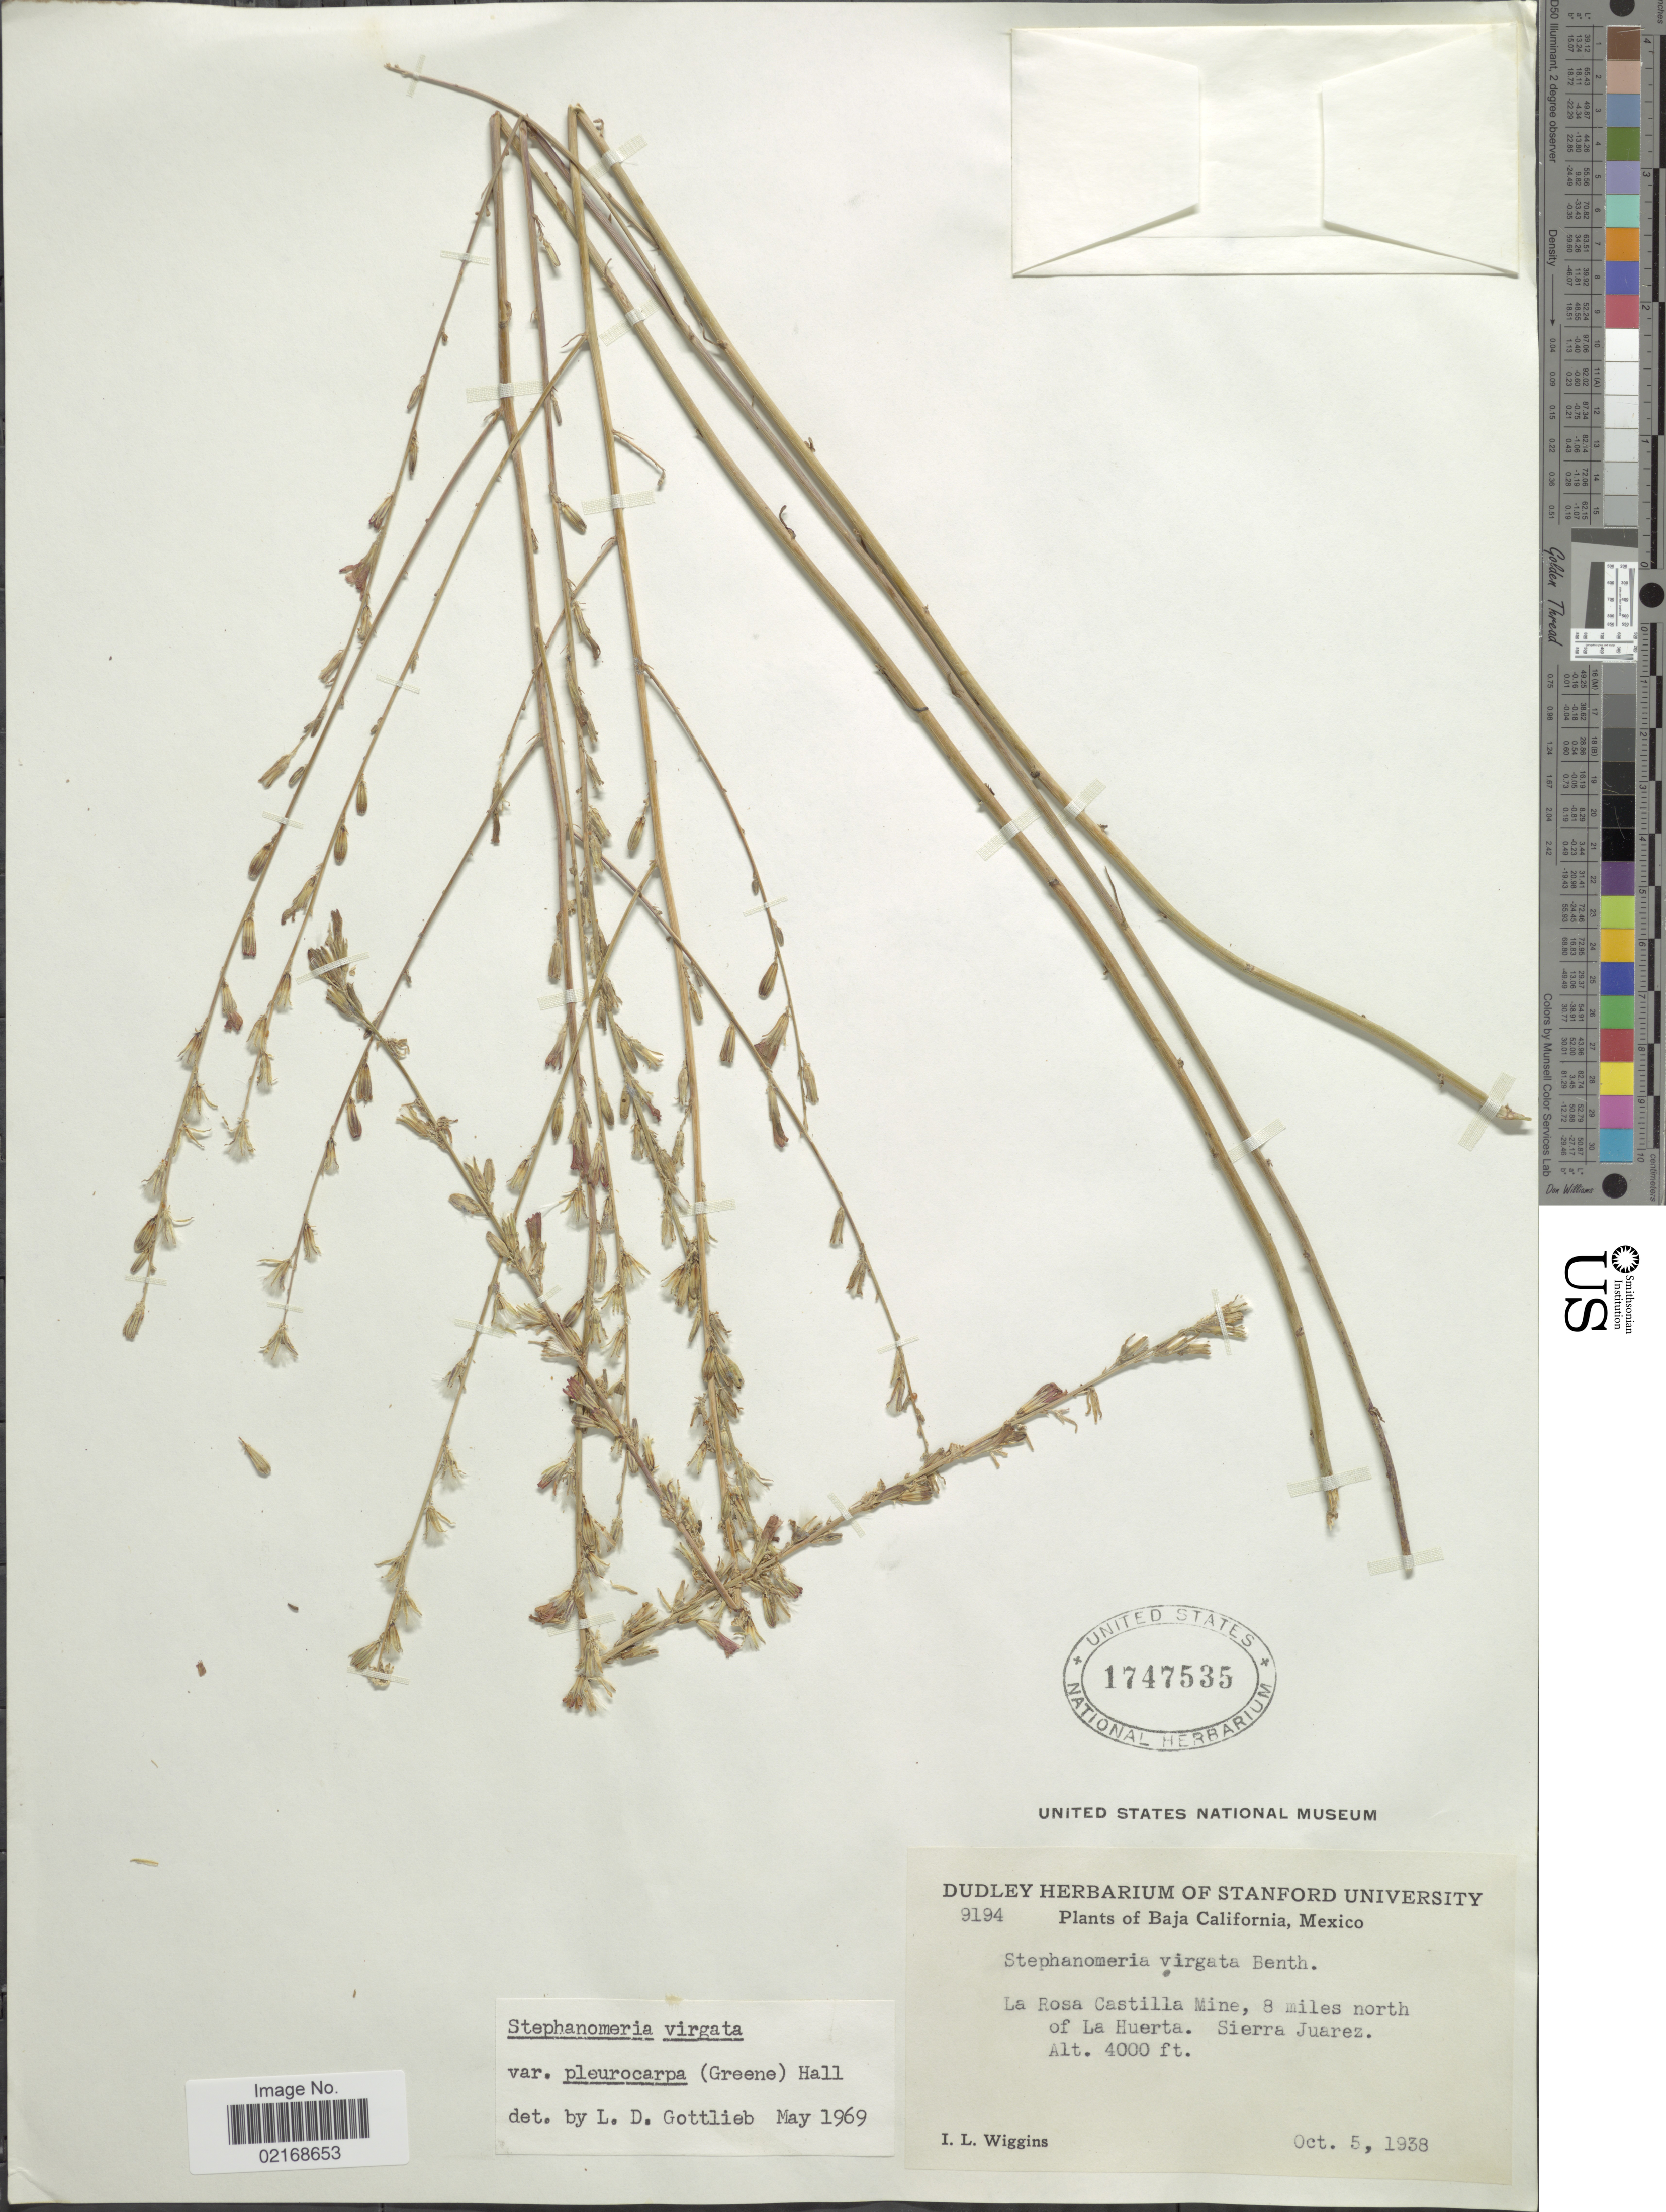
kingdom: Plantae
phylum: Tracheophyta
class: Magnoliopsida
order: Asterales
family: Asteraceae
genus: Stephanomeria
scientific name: Stephanomeria virgata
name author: Benth.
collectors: I. L. Wiggins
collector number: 9194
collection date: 1938-10-05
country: Mexico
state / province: Baja California Norte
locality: La Rosa Castilla Mine, 8 miles north of La Huerta, Sierra Juarez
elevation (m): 1219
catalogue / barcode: US 1747535